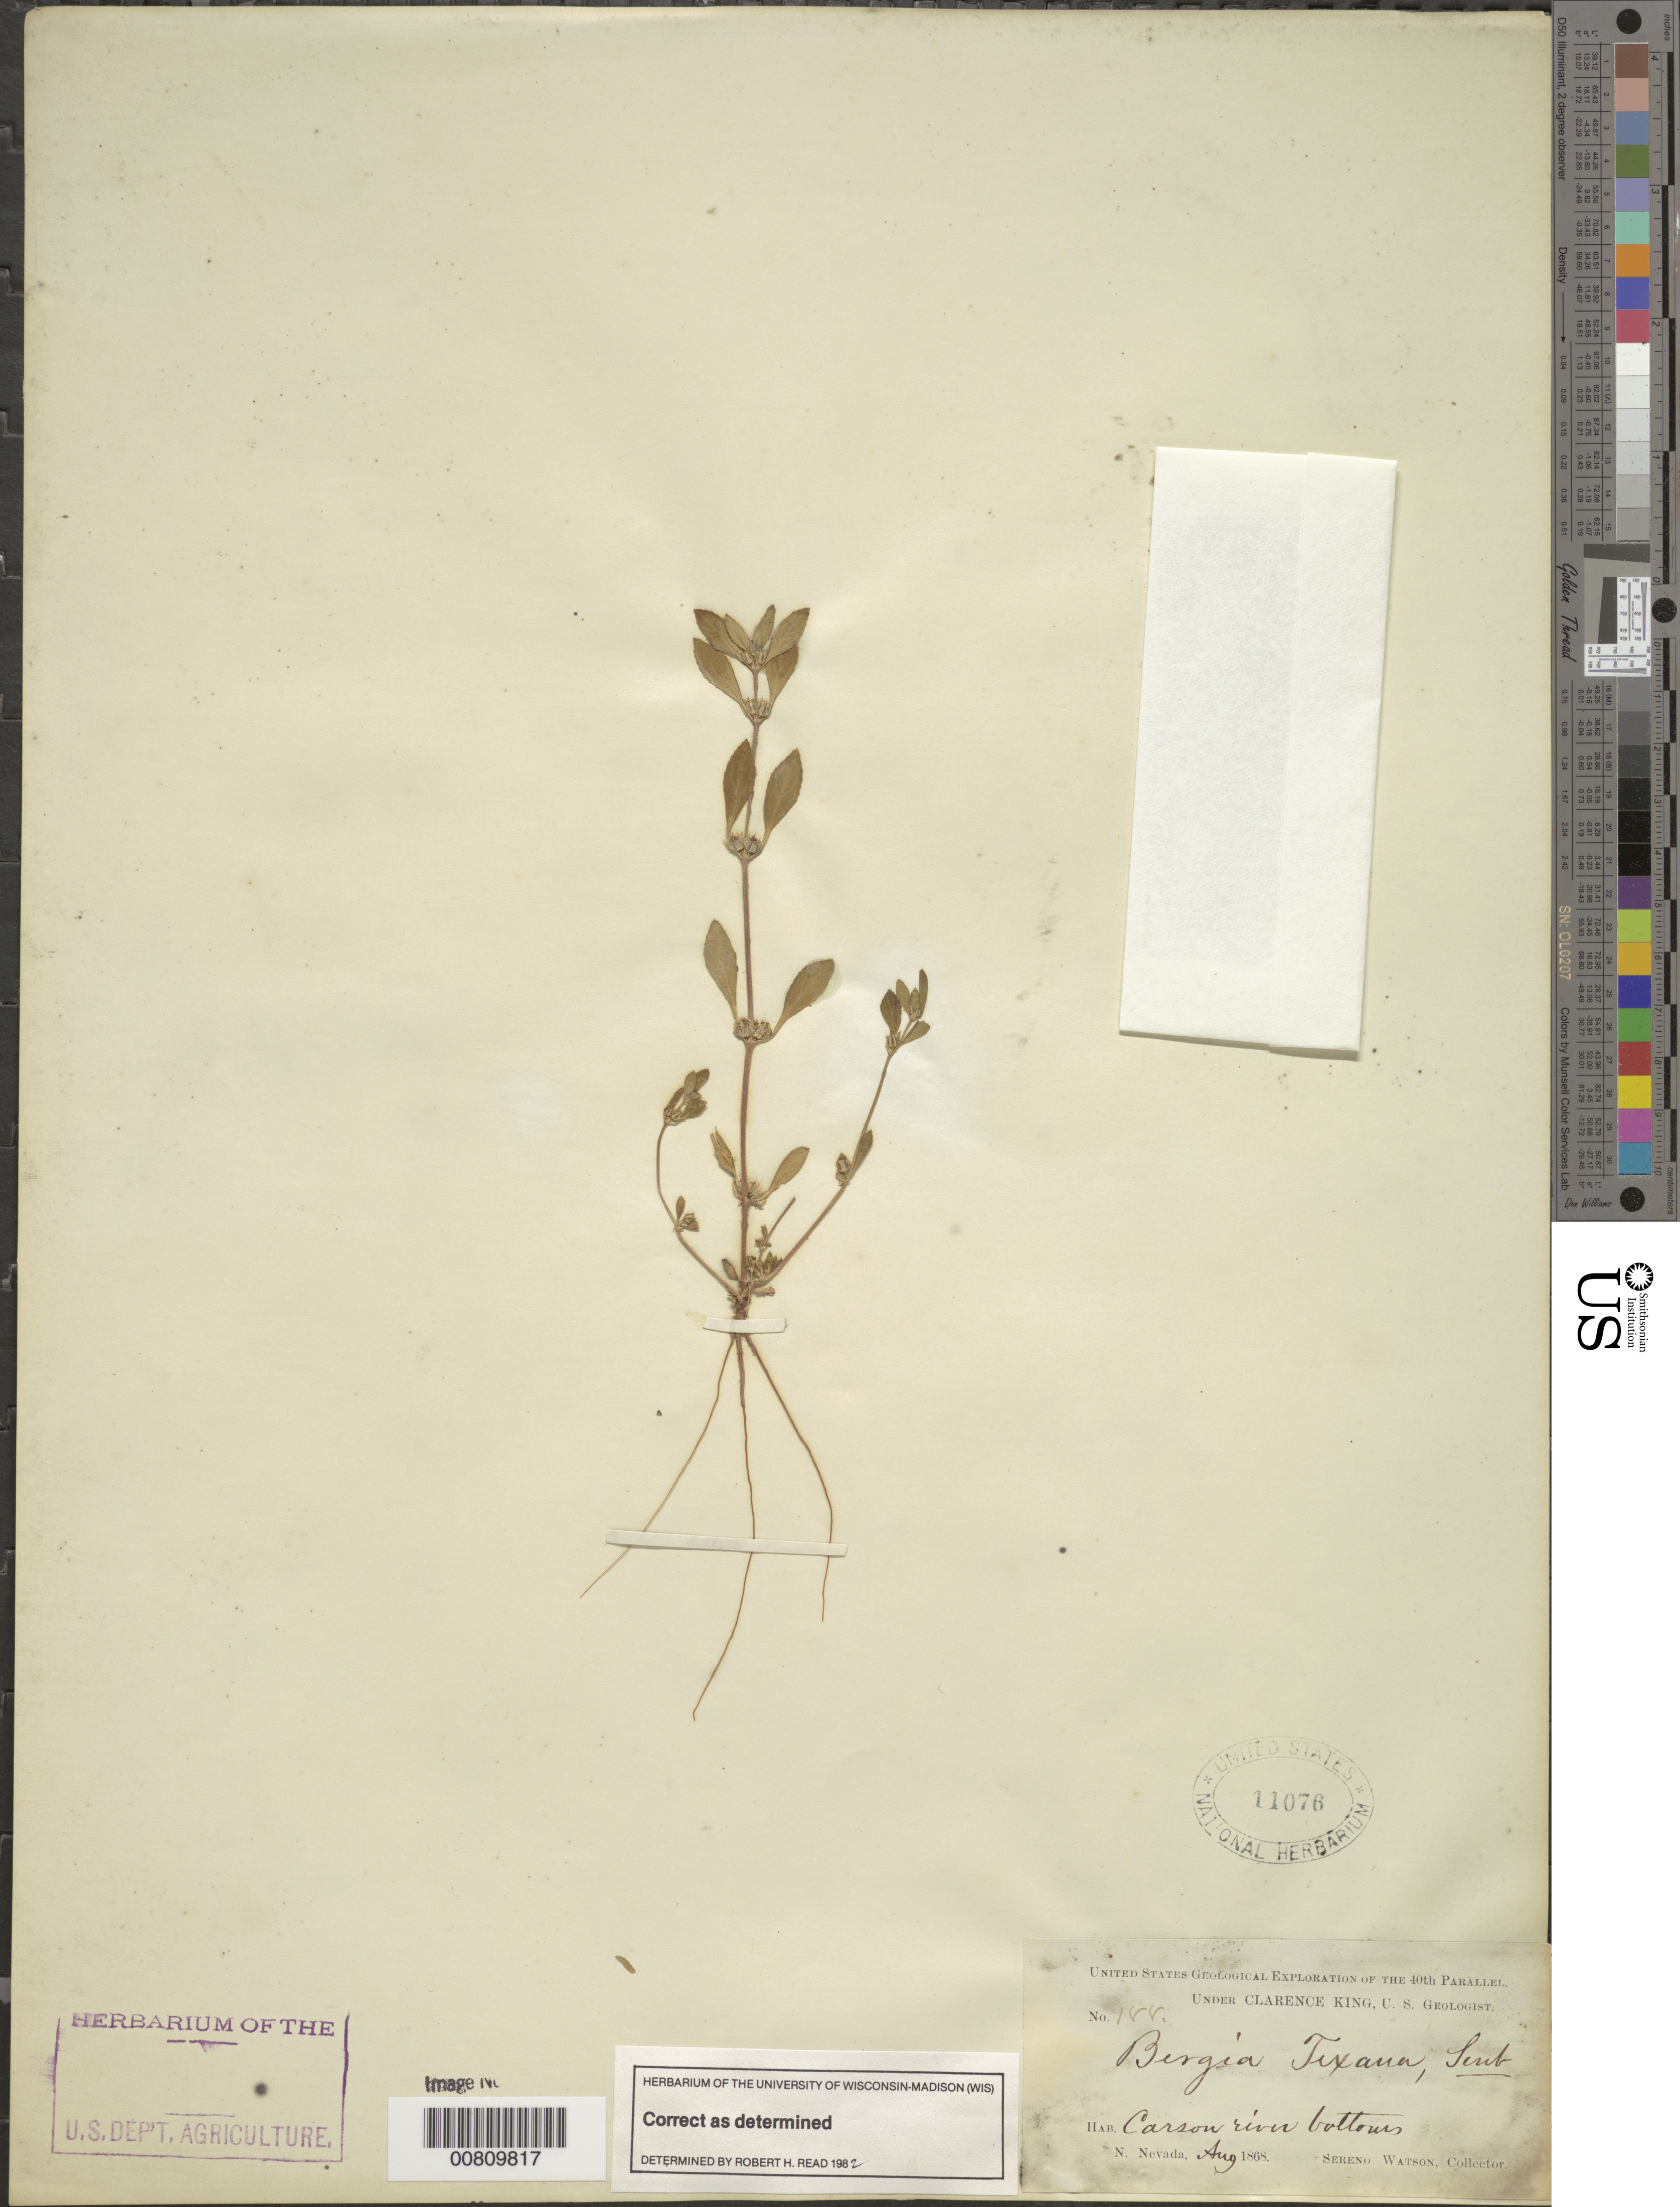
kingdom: Plantae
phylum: Tracheophyta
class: Magnoliopsida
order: Malpighiales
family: Elatinaceae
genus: Bergia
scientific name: Bergia texana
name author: (Hook.) Seub.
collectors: S. Watson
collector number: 188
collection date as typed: Aug 1868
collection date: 1868-08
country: United States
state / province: Nevada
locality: Carson River.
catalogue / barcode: US 11076